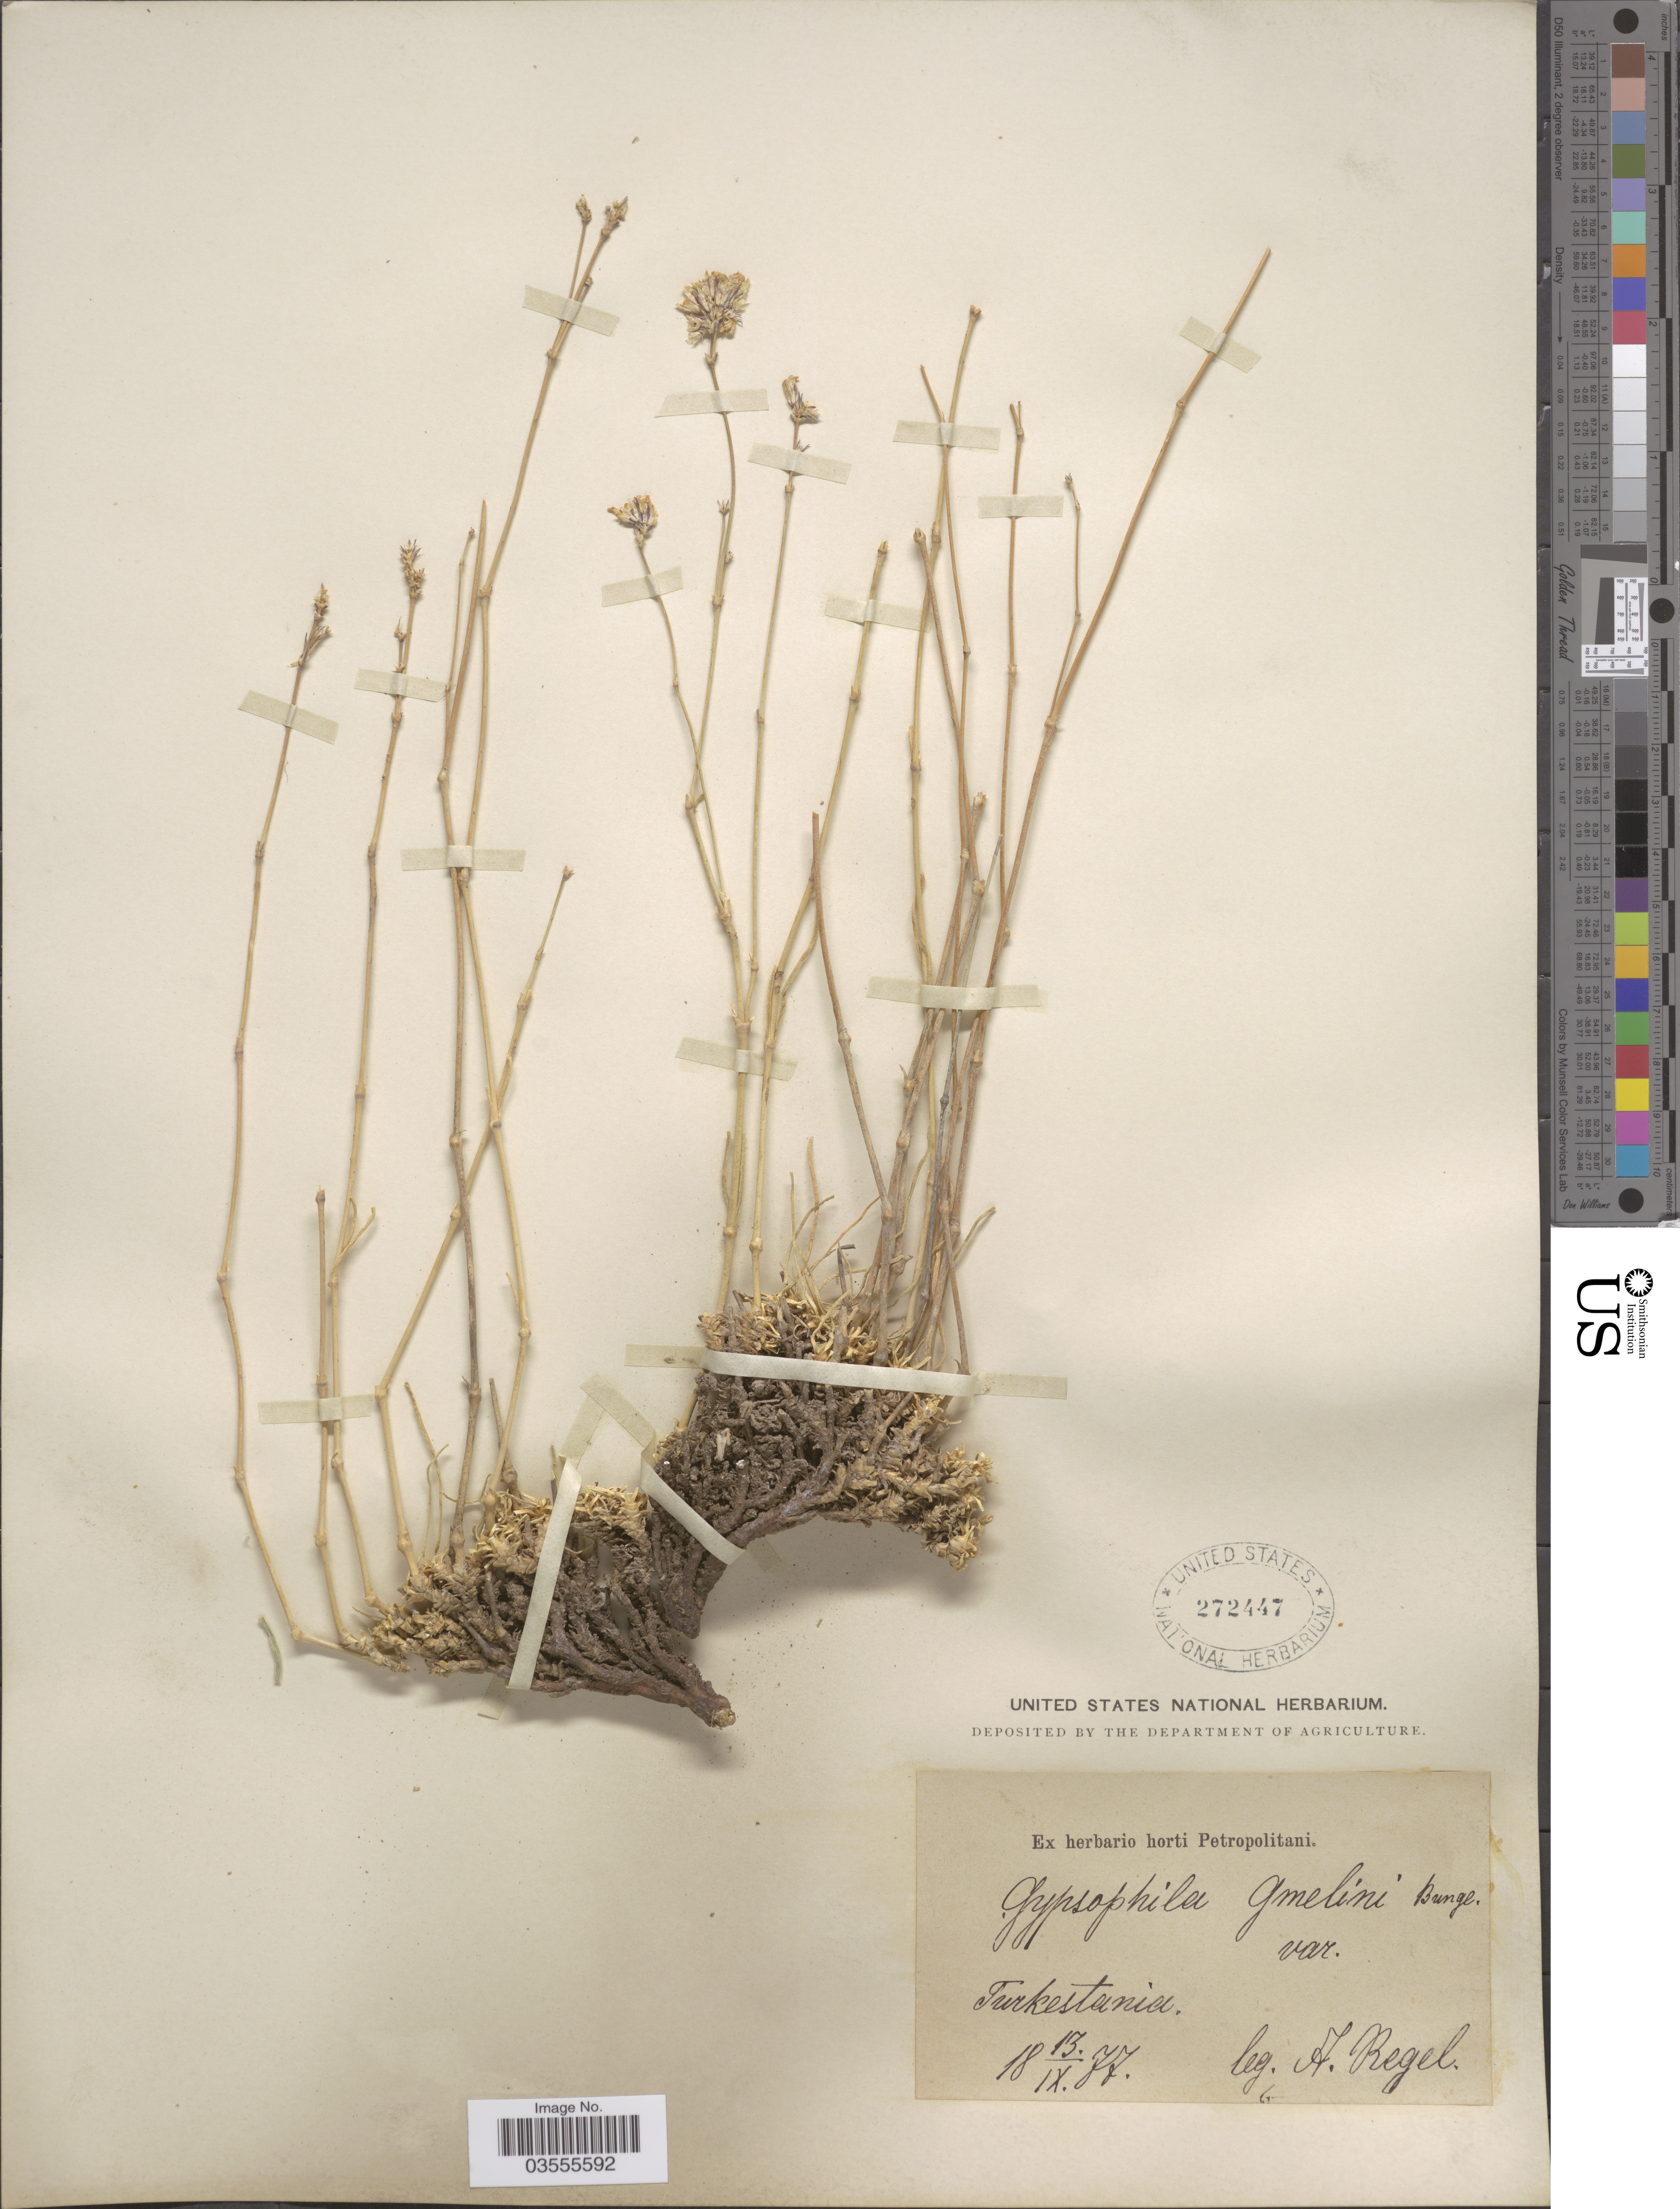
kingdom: Plantae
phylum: Tracheophyta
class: Magnoliopsida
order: Caryophyllales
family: Caryophyllaceae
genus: Gypsophila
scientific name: Gypsophila patrinii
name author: Ser.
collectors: A. Regel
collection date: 1877-09-13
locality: Turkestania.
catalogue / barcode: US 272447